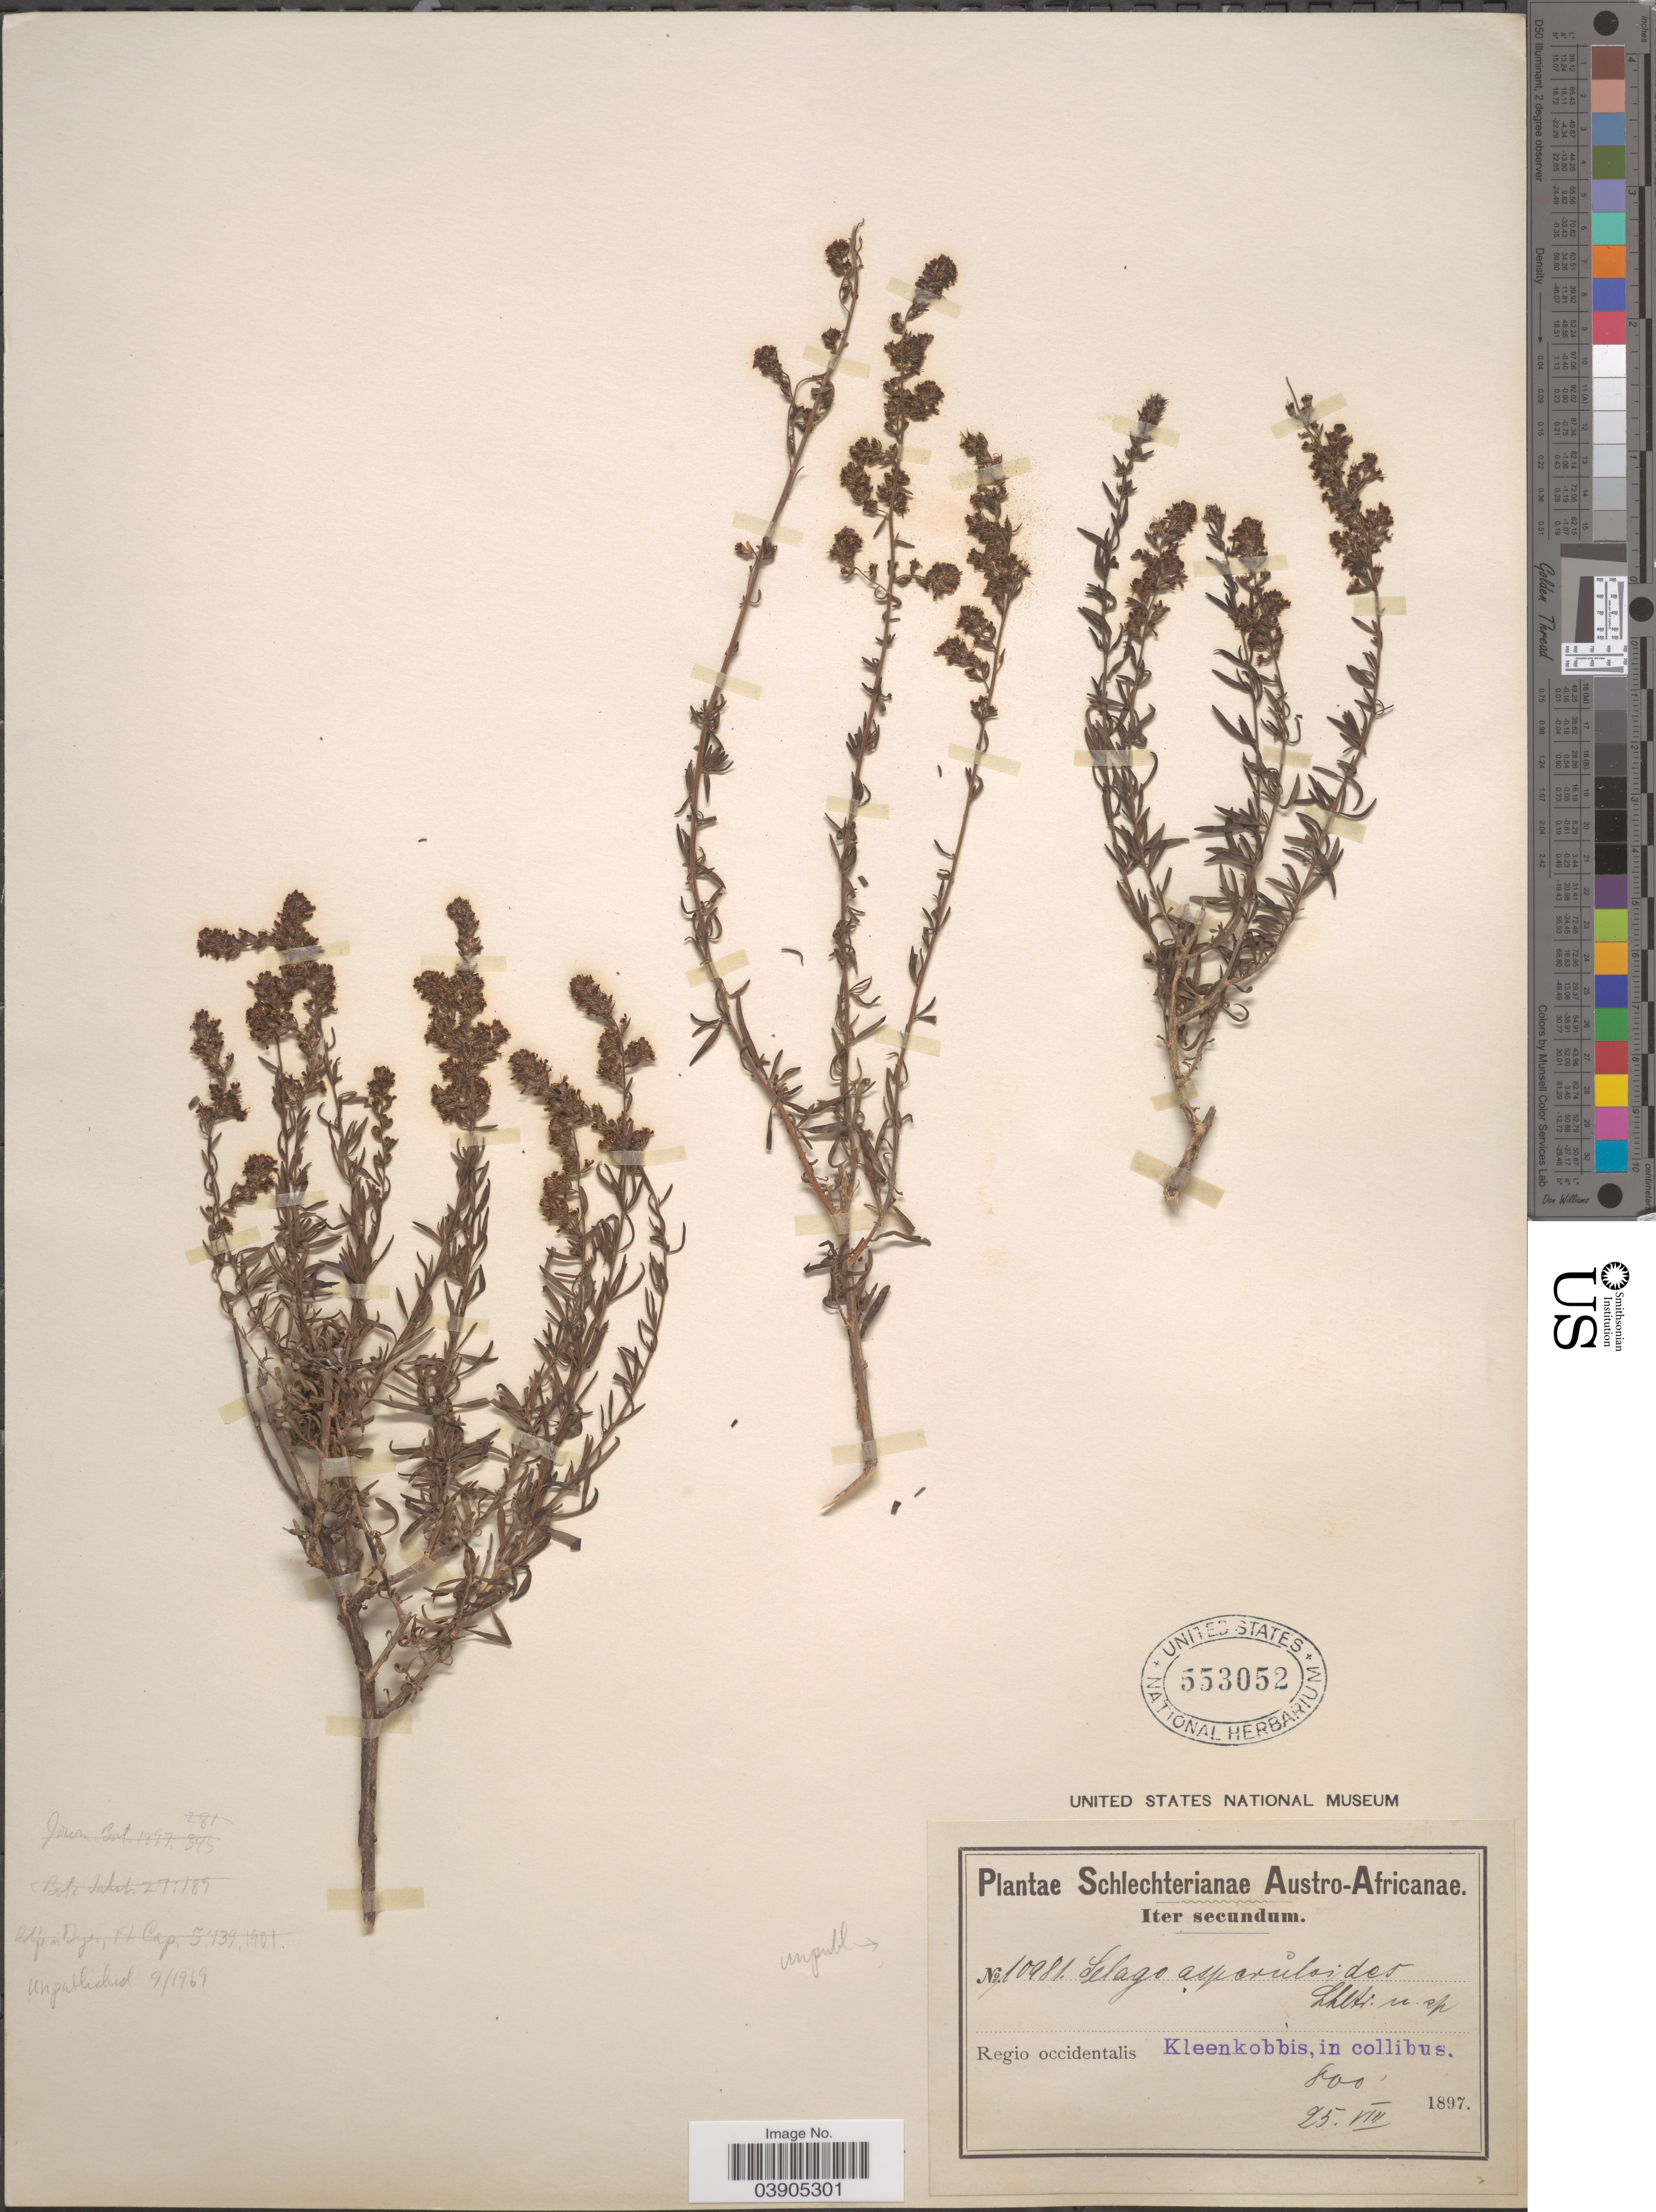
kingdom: Plantae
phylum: Tracheophyta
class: Magnoliopsida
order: Lamiales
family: Scrophulariaceae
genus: Selago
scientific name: Selago sp.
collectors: Schlechter, --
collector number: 10981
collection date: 1897-08-25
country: South Africa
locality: Austro-Africanae. Regio occidentalis. Kleenkobbis, in collibus.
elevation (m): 244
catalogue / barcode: US 553052